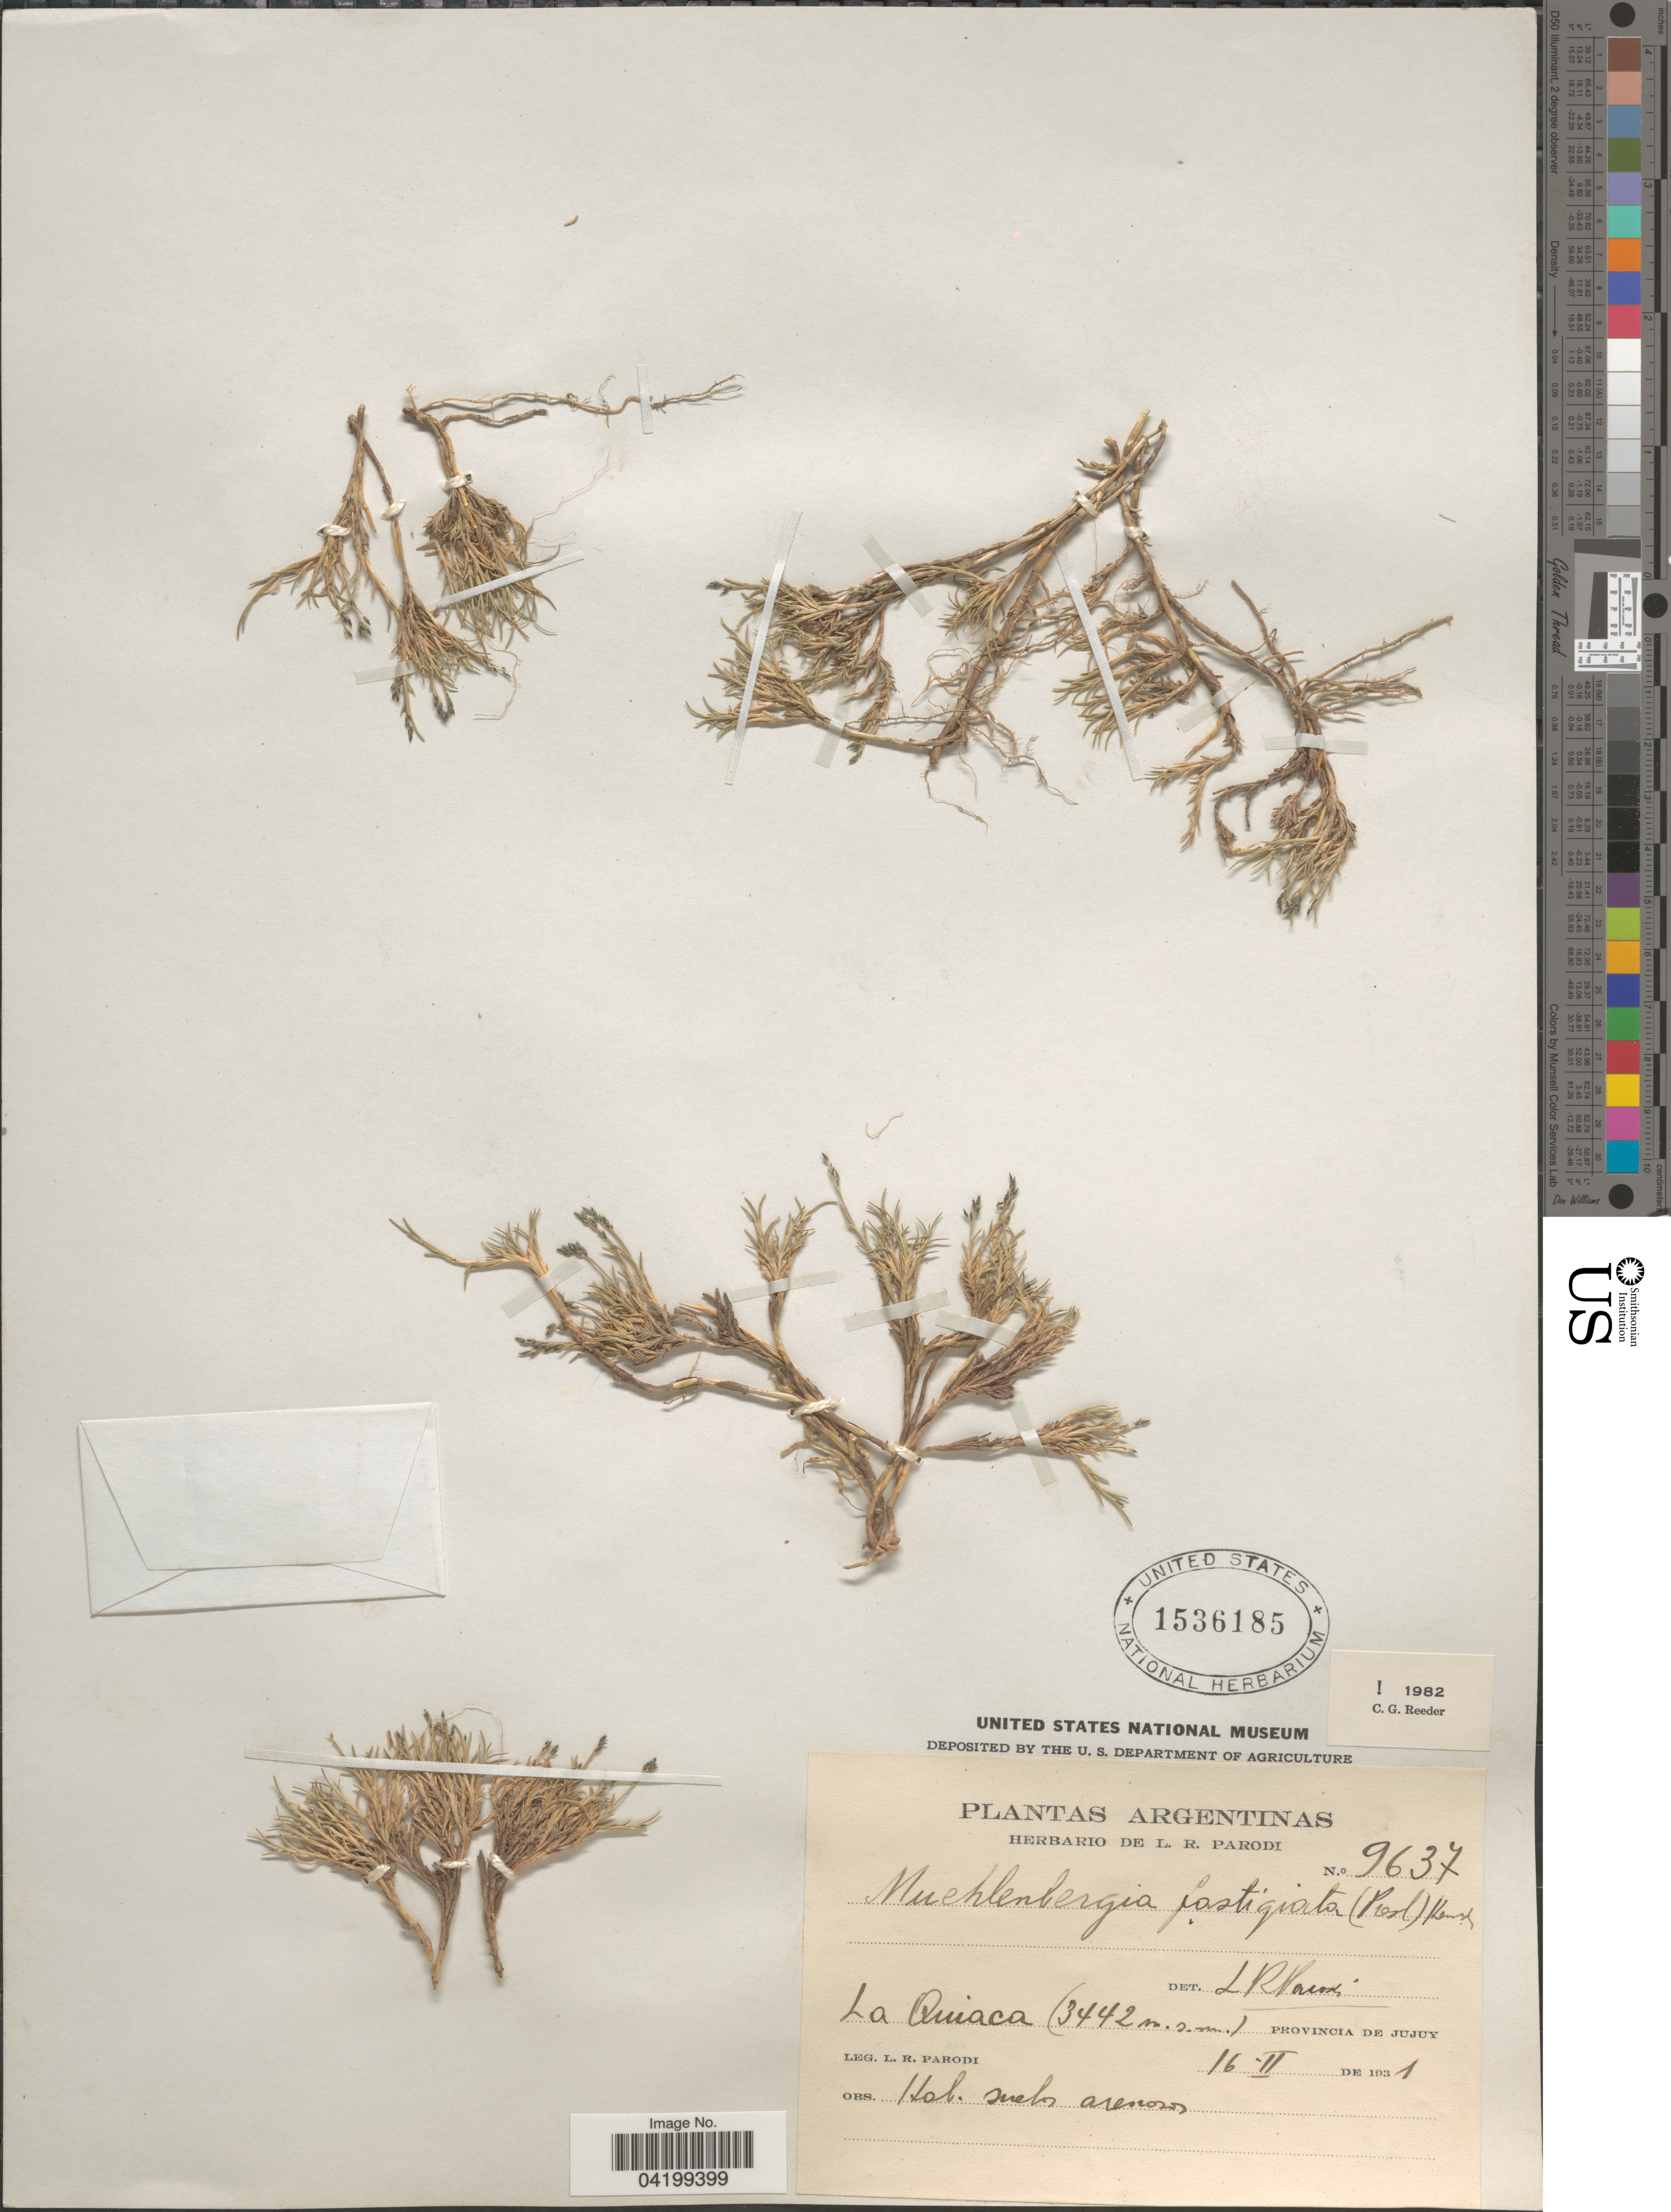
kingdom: Plantae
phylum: Tracheophyta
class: Liliopsida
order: Poales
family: Poaceae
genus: Muhlenbergia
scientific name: Muhlenbergia fastigiata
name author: (J. Presl) Henr.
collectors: L. R. Parodi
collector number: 9637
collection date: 1931-02-16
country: Argentina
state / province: Jujuy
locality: La Quiaca.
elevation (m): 3442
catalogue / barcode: US 1536185